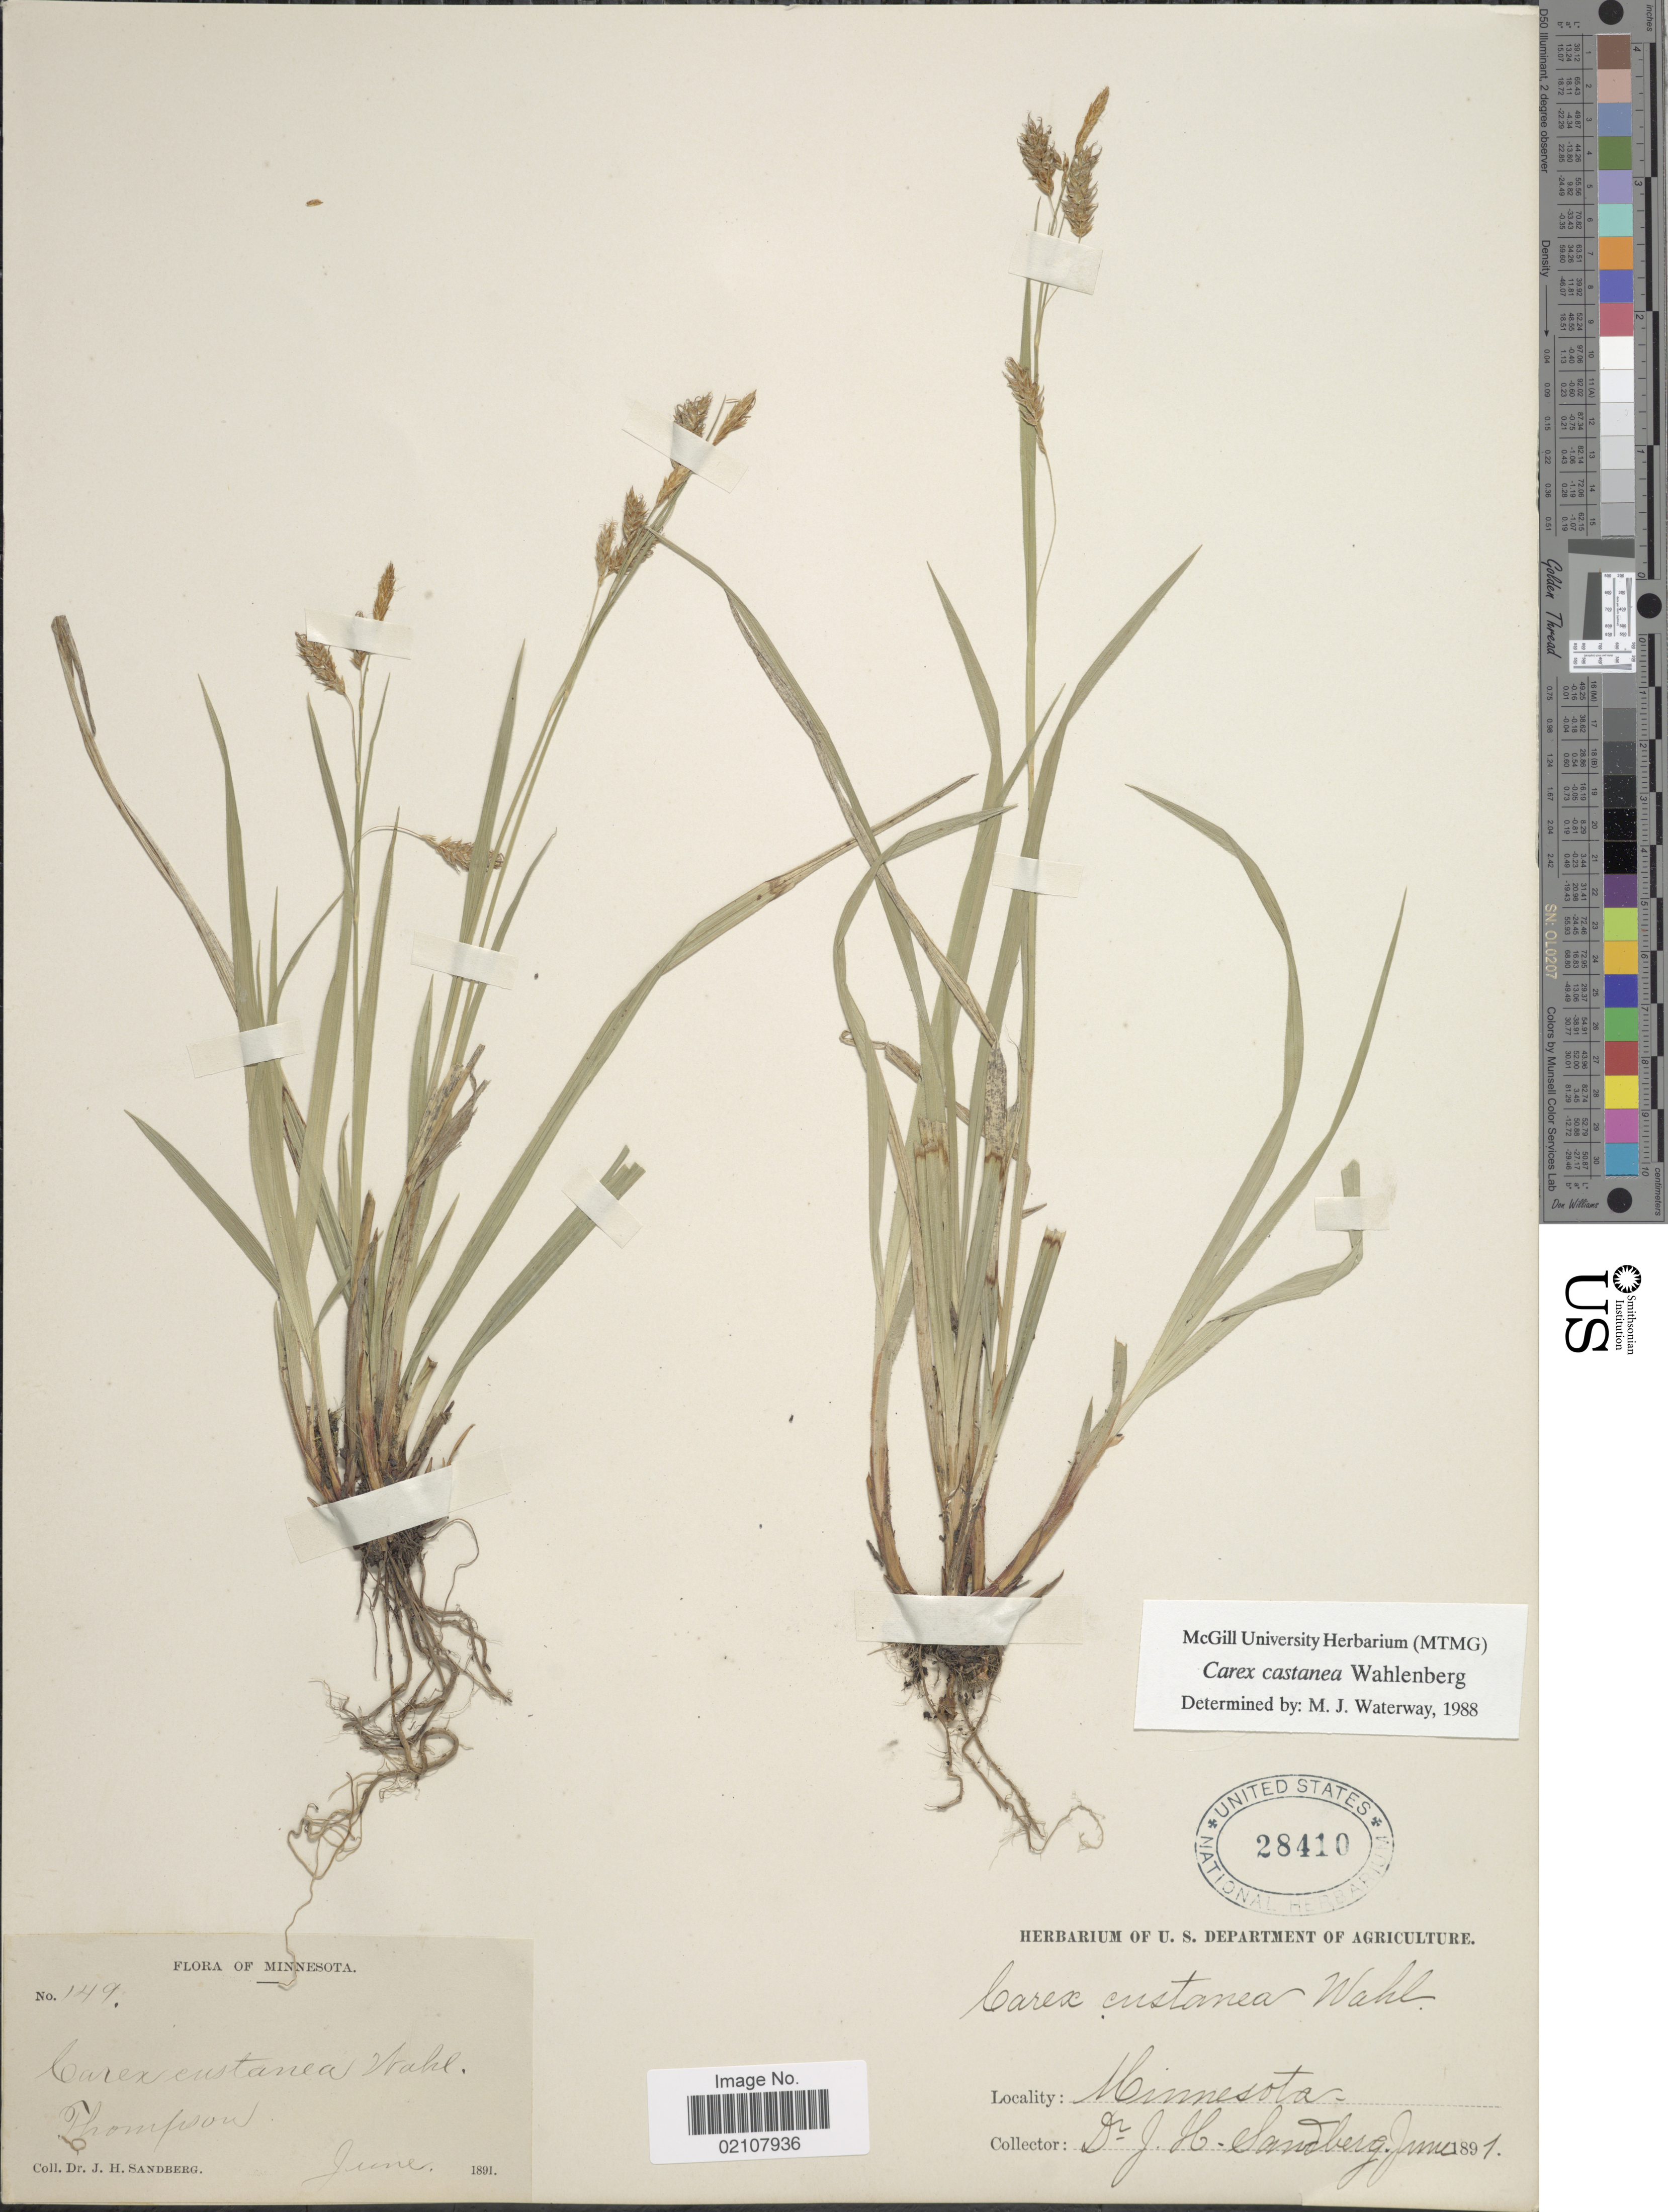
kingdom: Plantae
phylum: Tracheophyta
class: Liliopsida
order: Poales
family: Cyperaceae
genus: Carex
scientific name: Carex castanea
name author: Wahlenb.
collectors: J. H. Sandberg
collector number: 149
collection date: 1891-06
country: United States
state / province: Minnesota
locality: Thompson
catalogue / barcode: US 28410